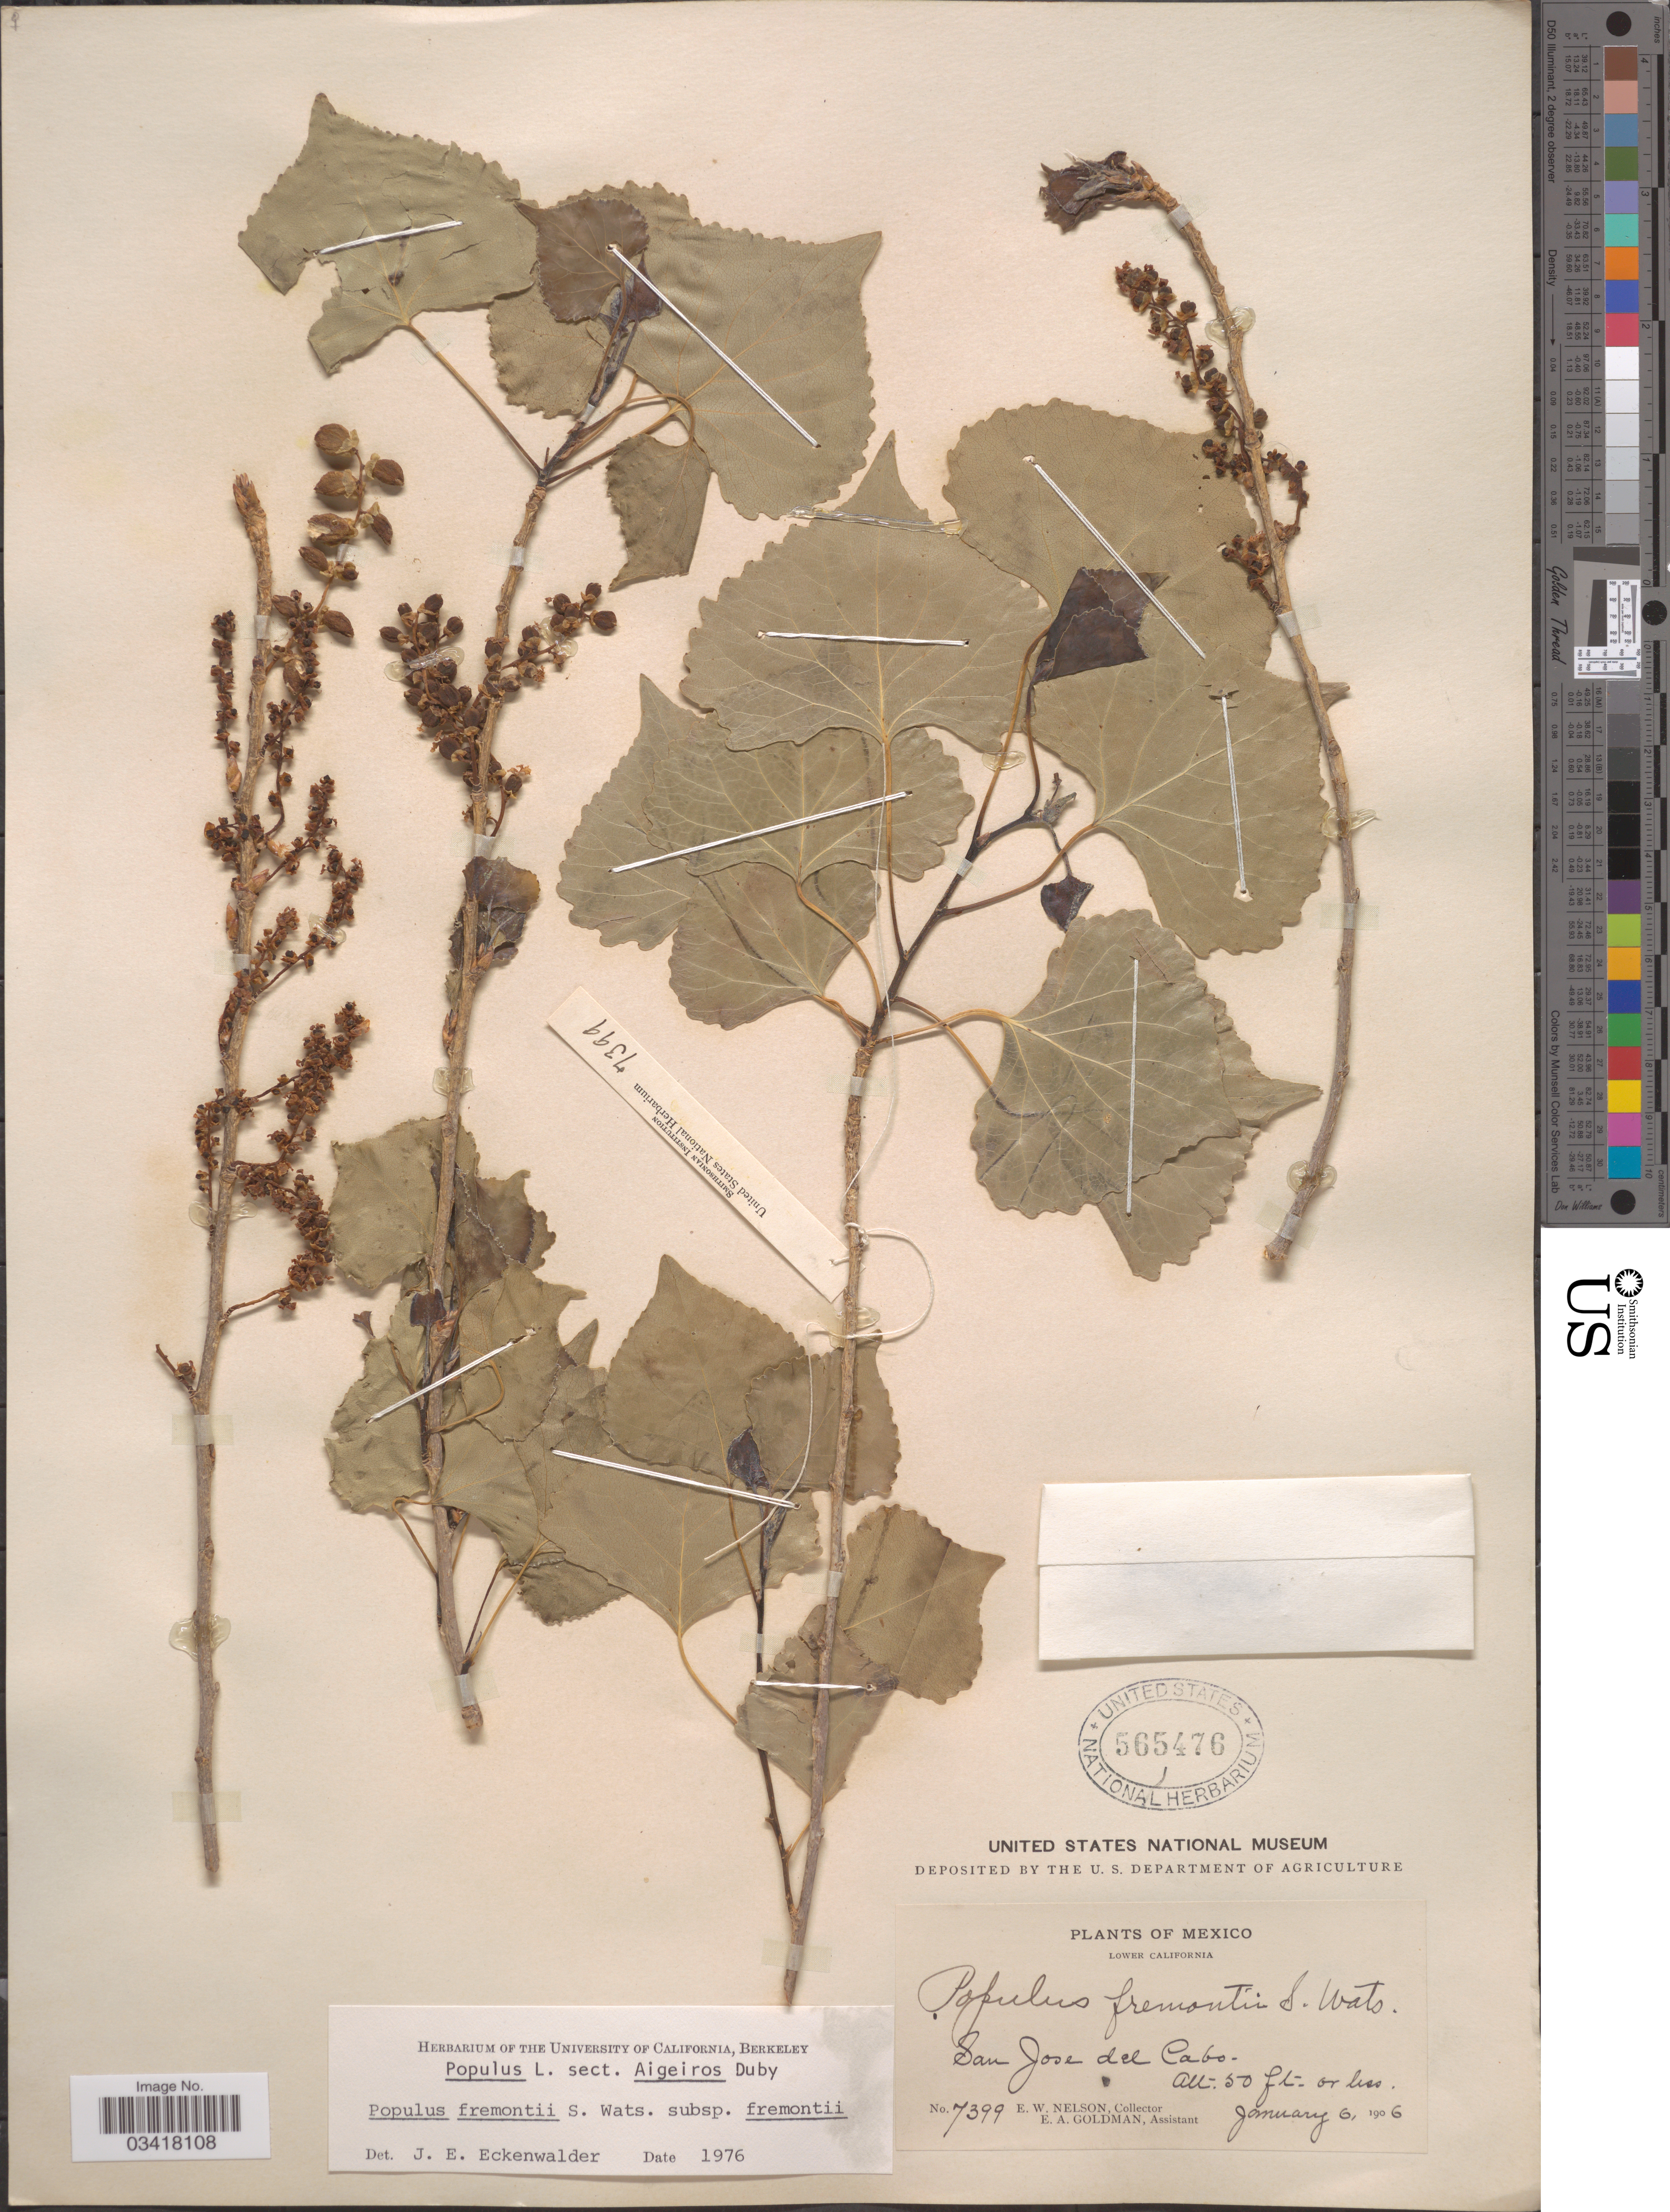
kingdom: Plantae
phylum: Tracheophyta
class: Magnoliopsida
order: Malpighiales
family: Salicaceae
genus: Populus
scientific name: Populus fremontii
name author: S. Watson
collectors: E. W. Nelson & E. A. Goldman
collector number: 7399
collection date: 1906-01-06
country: Mexico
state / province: Baja California Sur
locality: Lower California. San Jose del Cabo.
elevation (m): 15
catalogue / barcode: US 565476